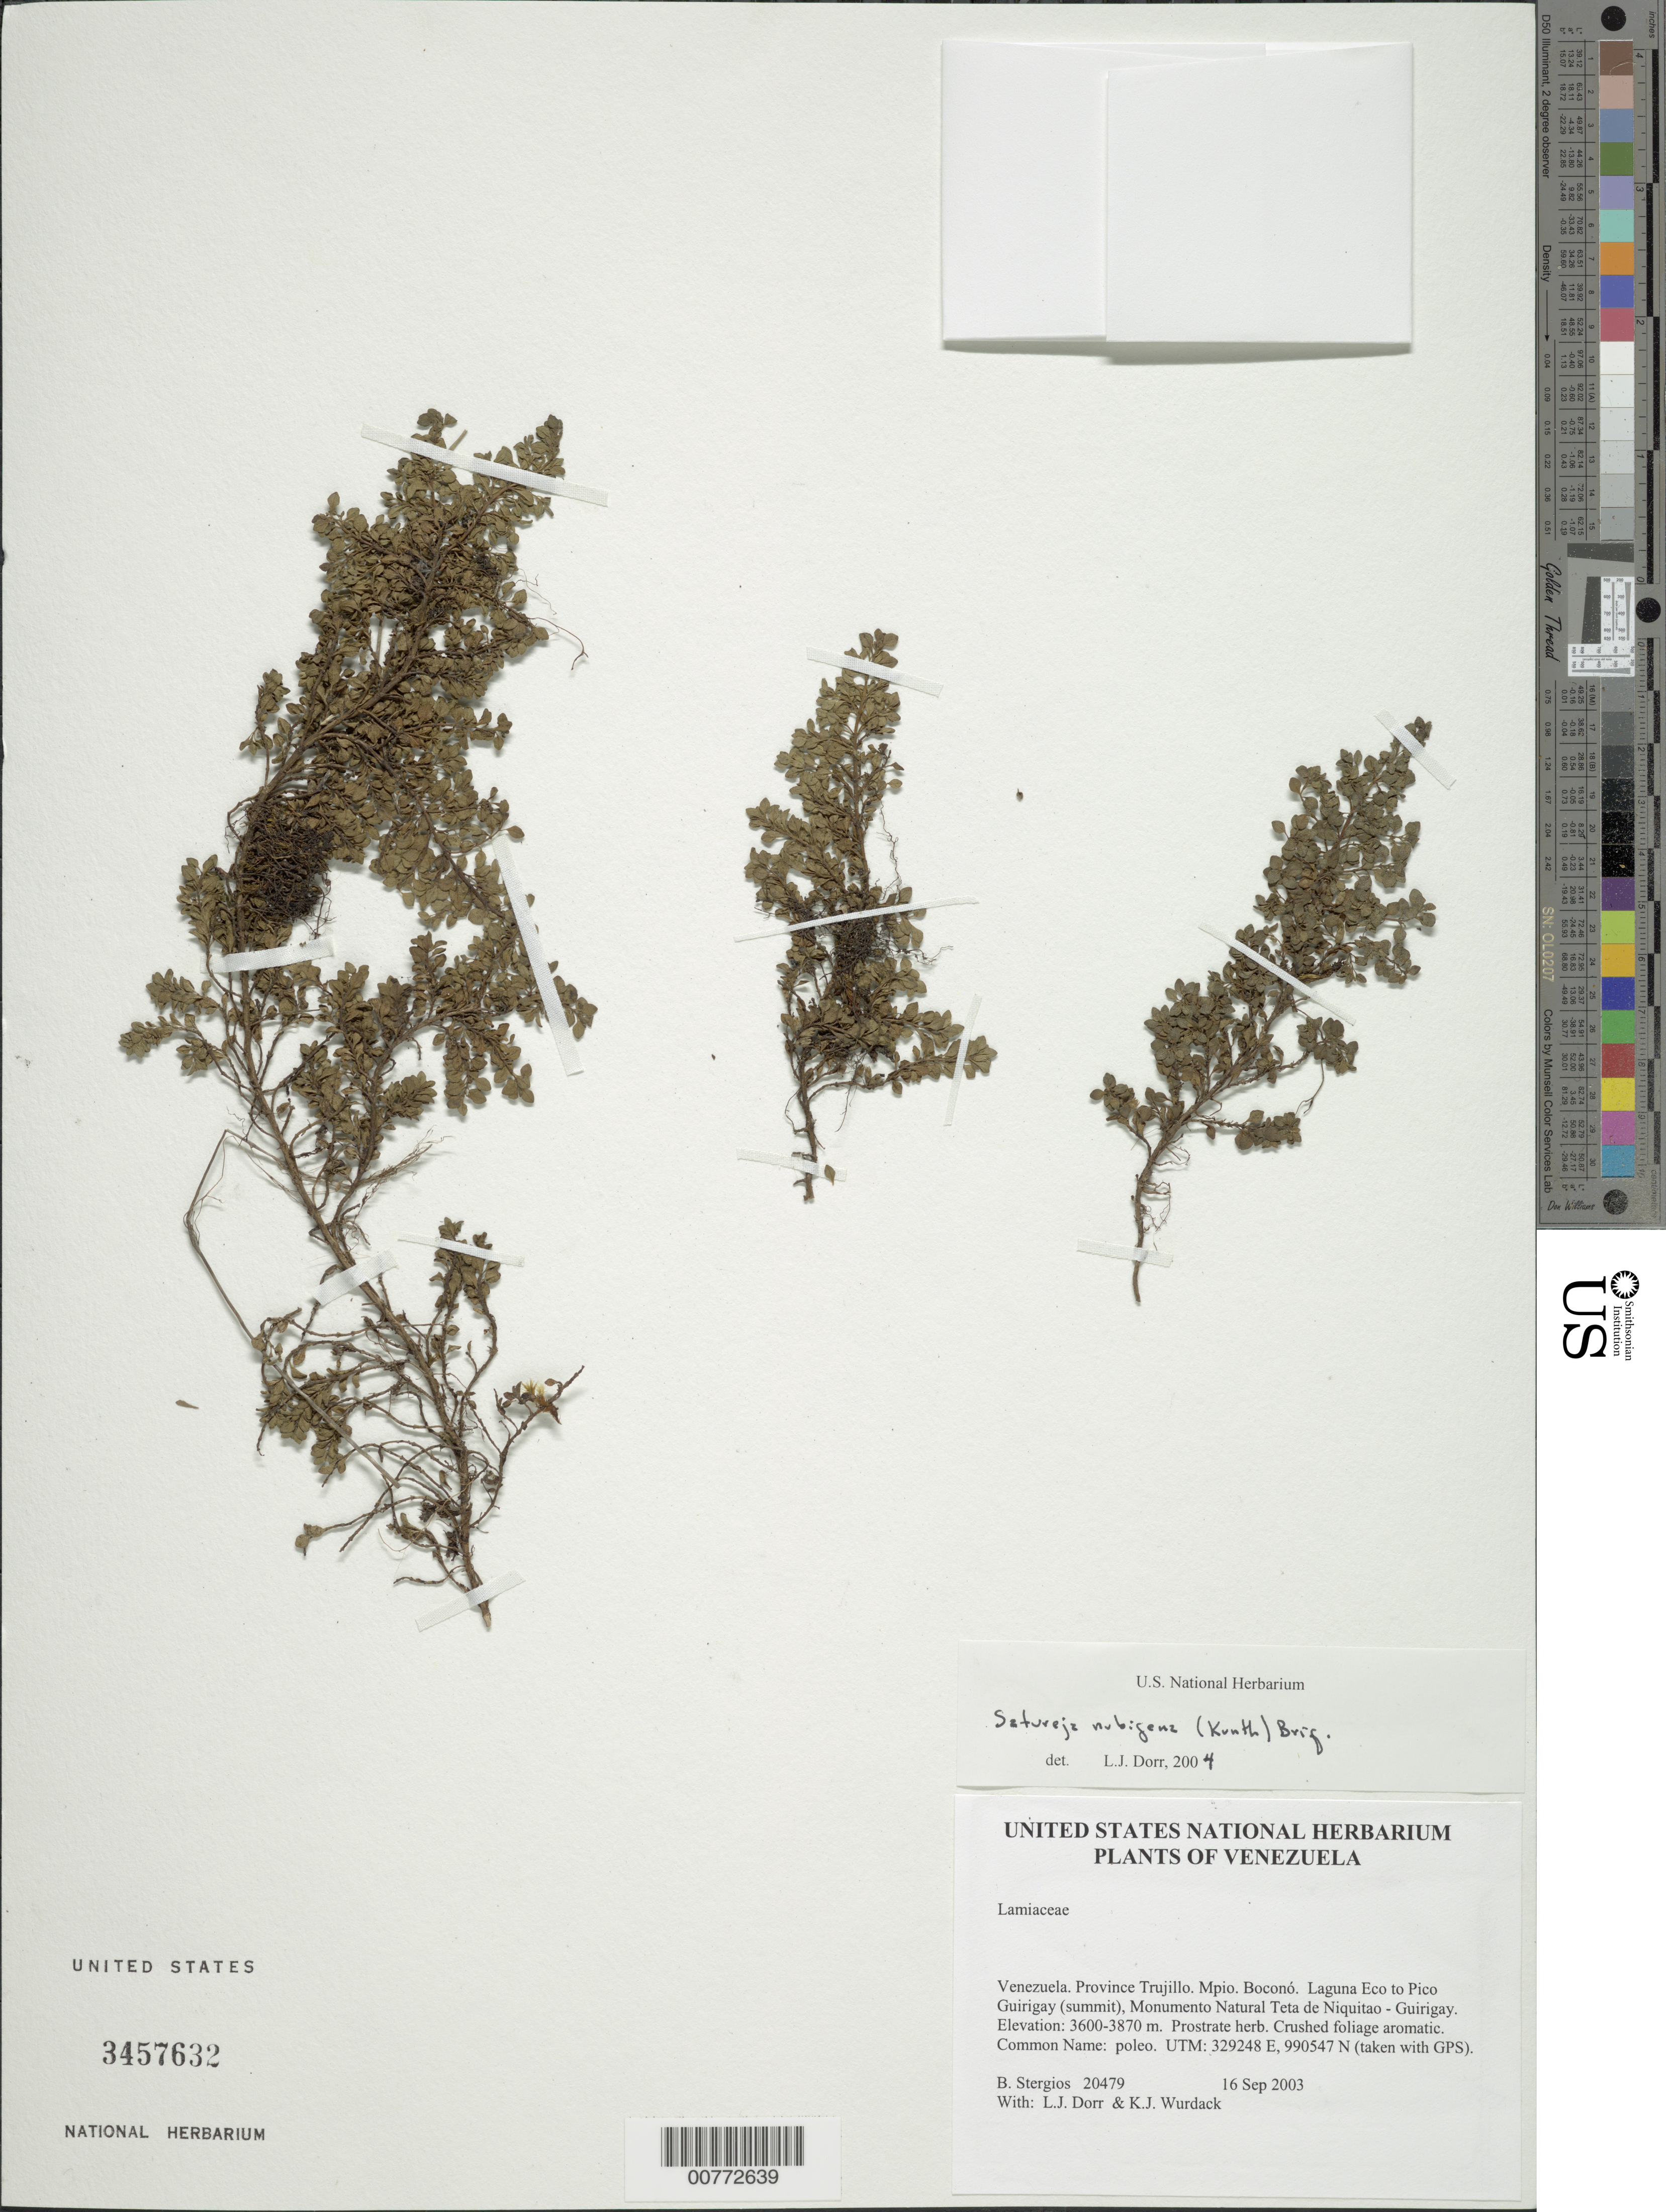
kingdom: Plantae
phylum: Tracheophyta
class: Magnoliopsida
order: Lamiales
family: Lamiaceae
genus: Satureja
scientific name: Satureja nubigena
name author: (Kunth) Briq.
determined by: Dorr, L. J., (BOT), Smithsonian Institution - National Museum of Natural History (UNITED STATES)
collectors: B. G. Stergios, L. J. Dorr & K. Wurdack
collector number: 20479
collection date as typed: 16 Sep 2003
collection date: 2003-09-16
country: Venezuela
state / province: Trujillo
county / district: Boconó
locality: Laguna Eco to Pico Guirigay (summit), Monumento Natural Teta de Niquitao - Guirigay.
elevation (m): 3600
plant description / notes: PORT, US; Common name: poleo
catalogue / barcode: US 3457632